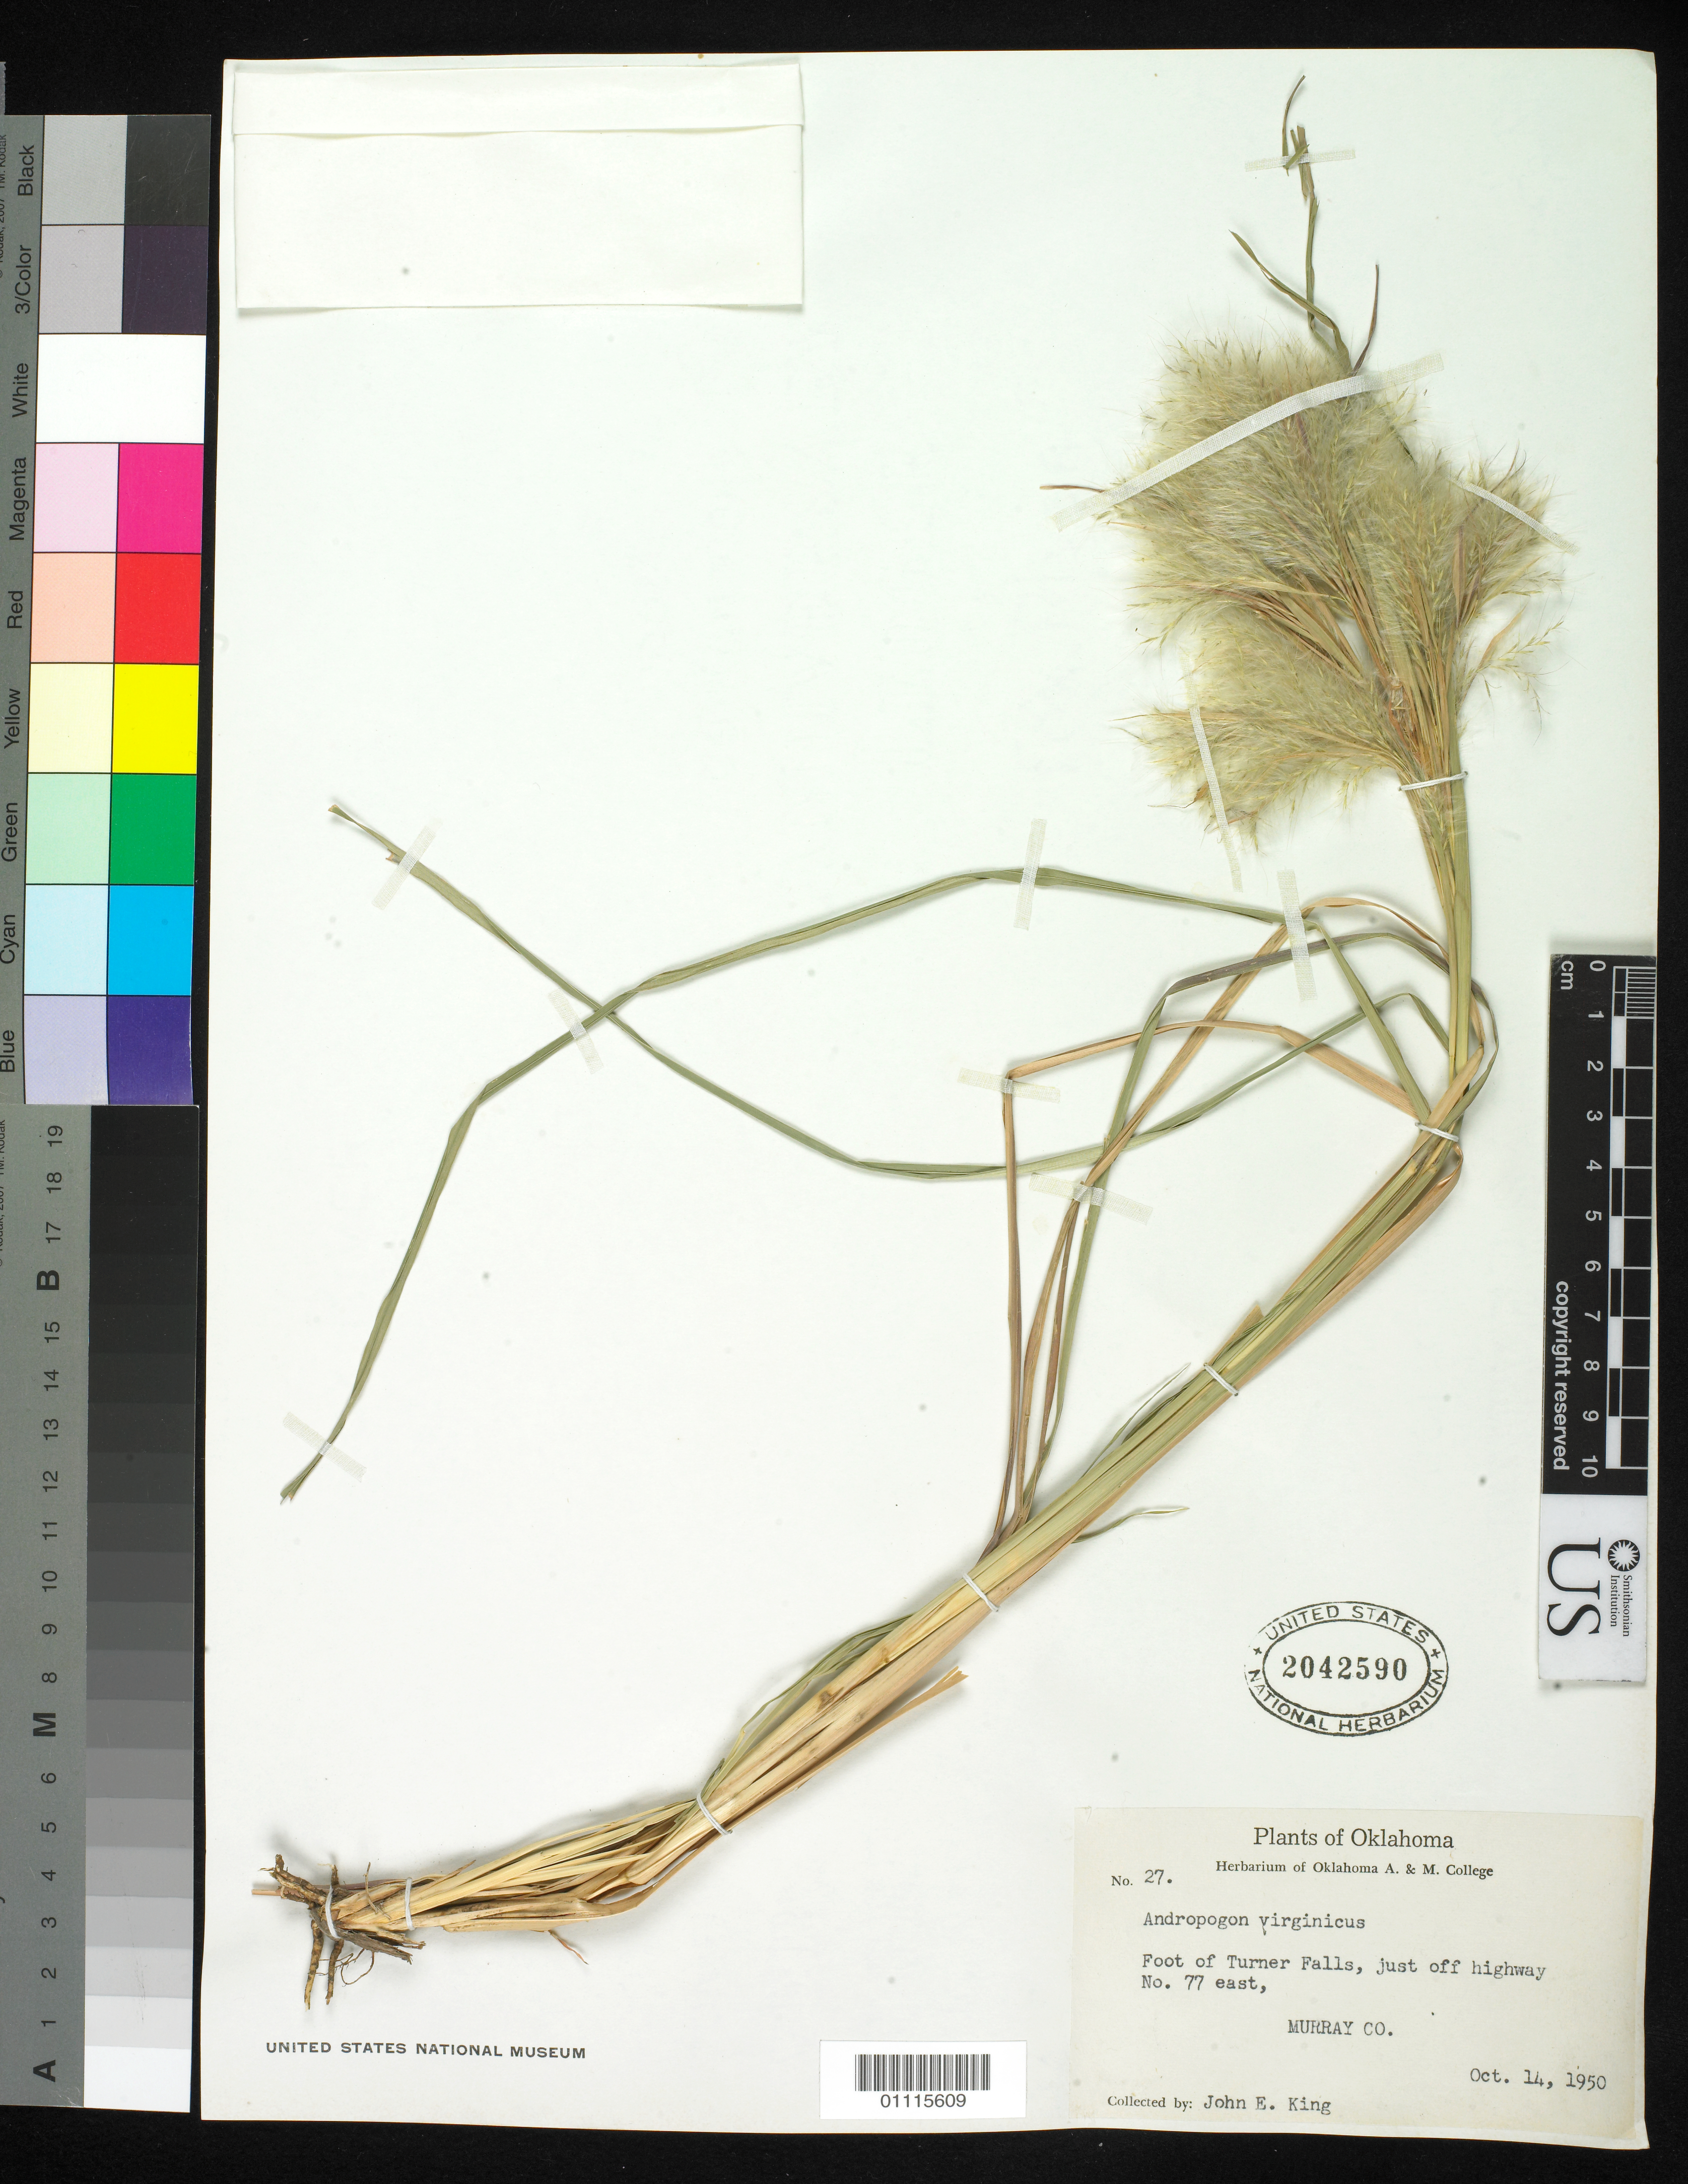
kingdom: Plantae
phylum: Tracheophyta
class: Liliopsida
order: Poales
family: Poaceae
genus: Andropogon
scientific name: Andropogon virginicus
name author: L.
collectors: J. King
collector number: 27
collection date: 1950-10-14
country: United States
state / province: Oklahoma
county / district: Murray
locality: Foot of Turner Falls, just off highway No. 77 E.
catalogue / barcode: US 2042590